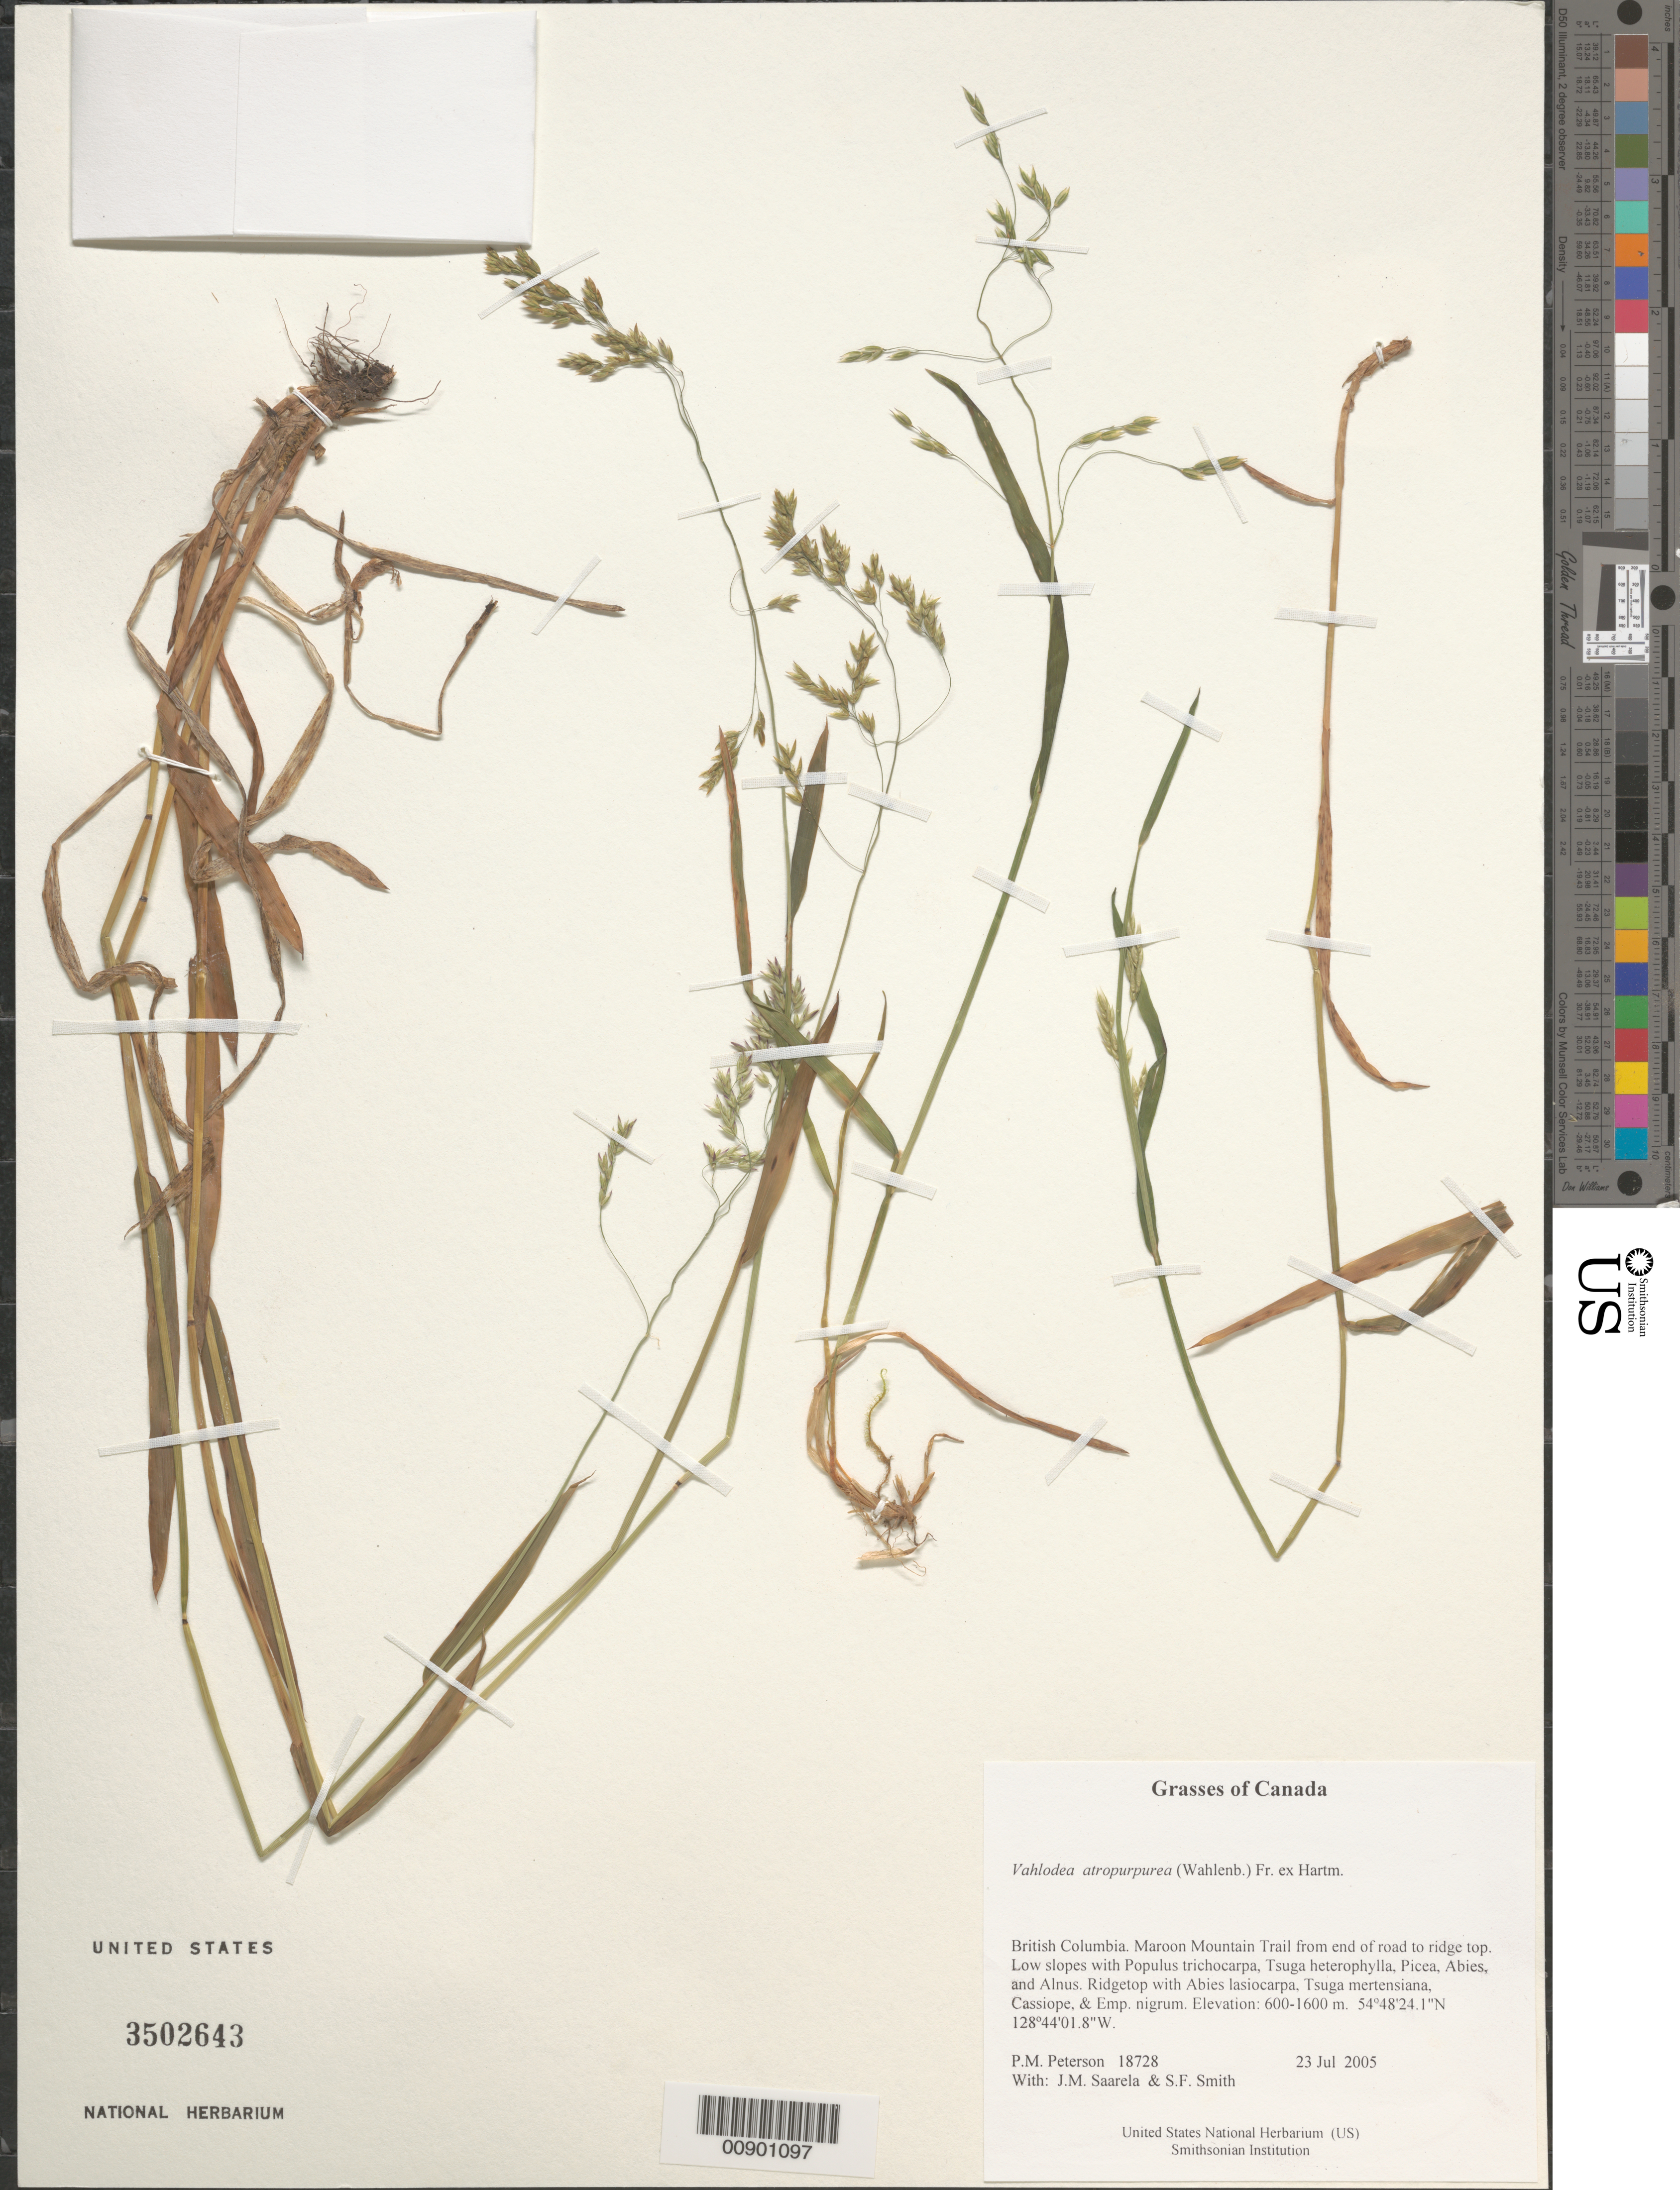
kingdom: Plantae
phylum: Tracheophyta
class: Liliopsida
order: Poales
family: Poaceae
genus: Vahlodea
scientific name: Vahlodea atropurpurea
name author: (Wahlenb.) Fr. ex Hartm.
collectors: P. M. Peterson, J. Saarela & S.F. Smith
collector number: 18728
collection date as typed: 23 Jul 2004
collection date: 2004-07-23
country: Canada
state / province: British Columbia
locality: Maroon Mountain Trail from end of road to ridge top. Low slopes with Populus trichocarpa, Tsuga heterophylla, Picea, Abies, and Alnus. Ridgetop with Abies lasiocarpa, Tsuga mertensiana, Cassiope, & Emp. nigrum.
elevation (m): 600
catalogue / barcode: US 3502643